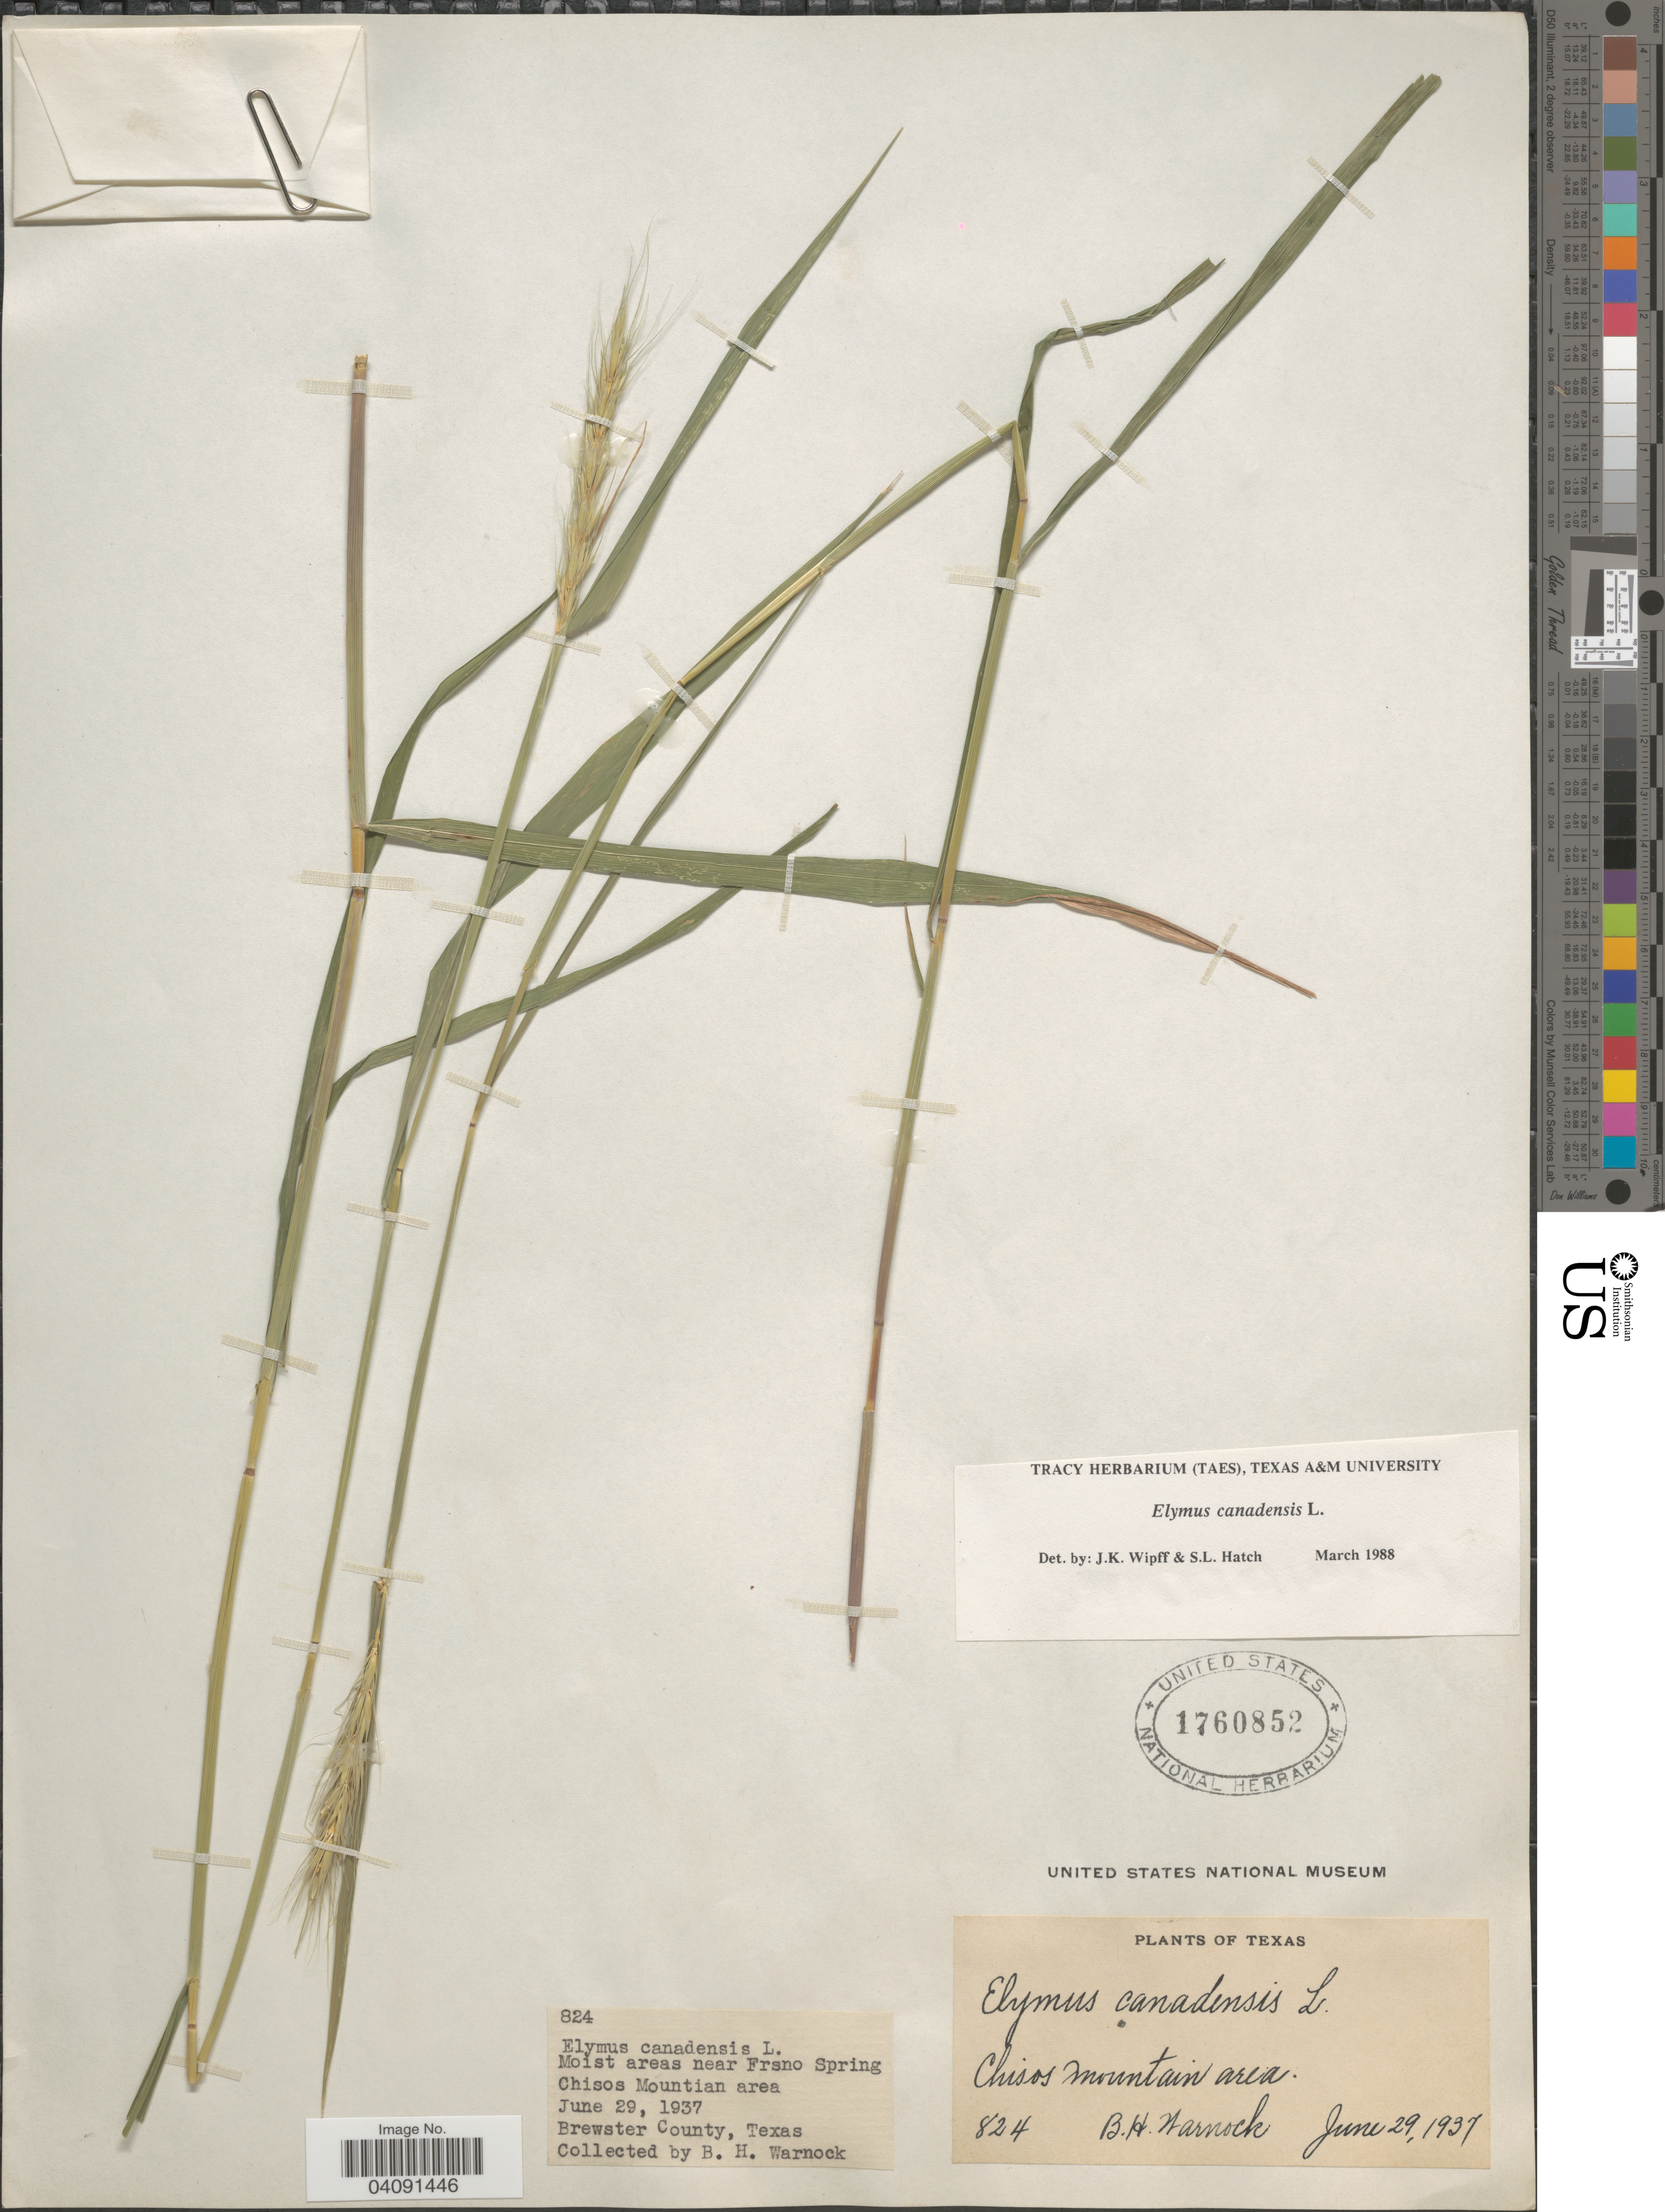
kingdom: Plantae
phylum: Tracheophyta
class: Liliopsida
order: Poales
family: Poaceae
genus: Elymus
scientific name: Elymus canadensis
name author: L.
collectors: B. H. Warnock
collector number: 824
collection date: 1937-06-29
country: United States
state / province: Texas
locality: Moist areas near Frsno Spring. Chisos Mountain area. Brewster County.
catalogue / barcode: US 1760852